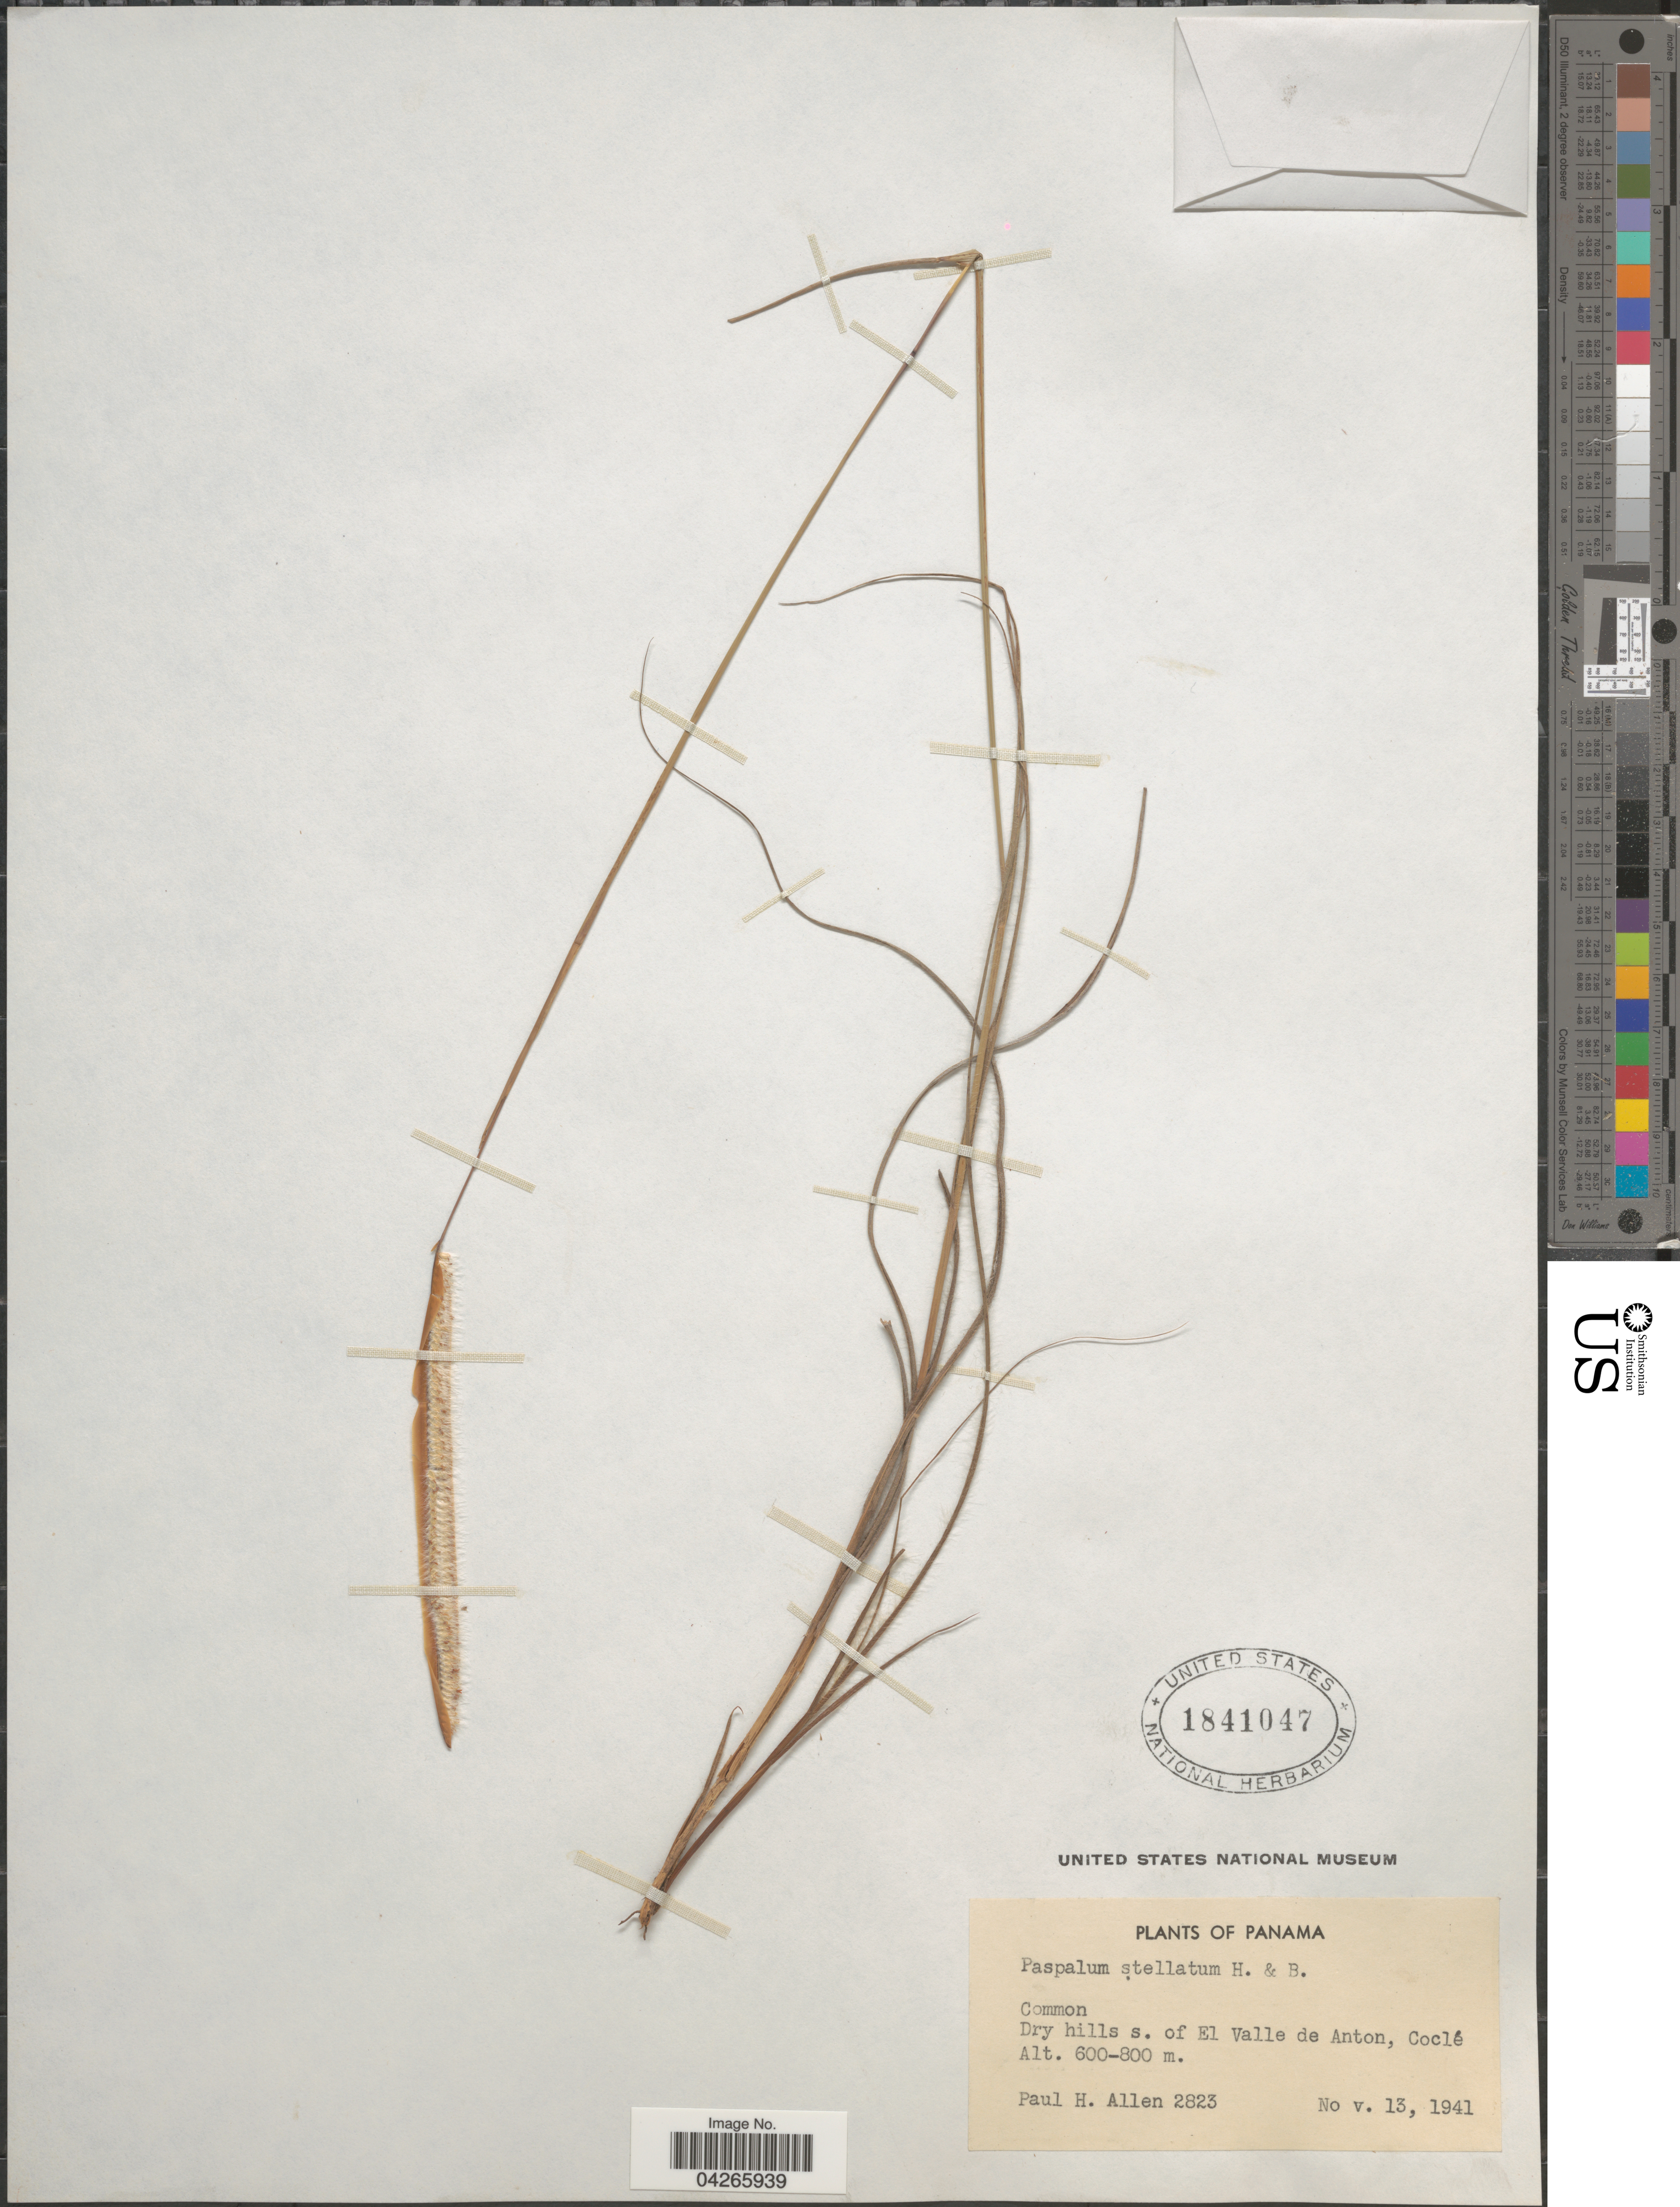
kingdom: Plantae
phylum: Tracheophyta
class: Liliopsida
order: Poales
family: Poaceae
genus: Paspalum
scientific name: Paspalum stellatum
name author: Humb. & Bonpl. ex Flüggé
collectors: P. H. Allen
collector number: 2823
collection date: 1941-11-13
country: Panama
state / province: Cocle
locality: Dry hills s. of El Valle de Anton.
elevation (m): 600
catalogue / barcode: US 1841047